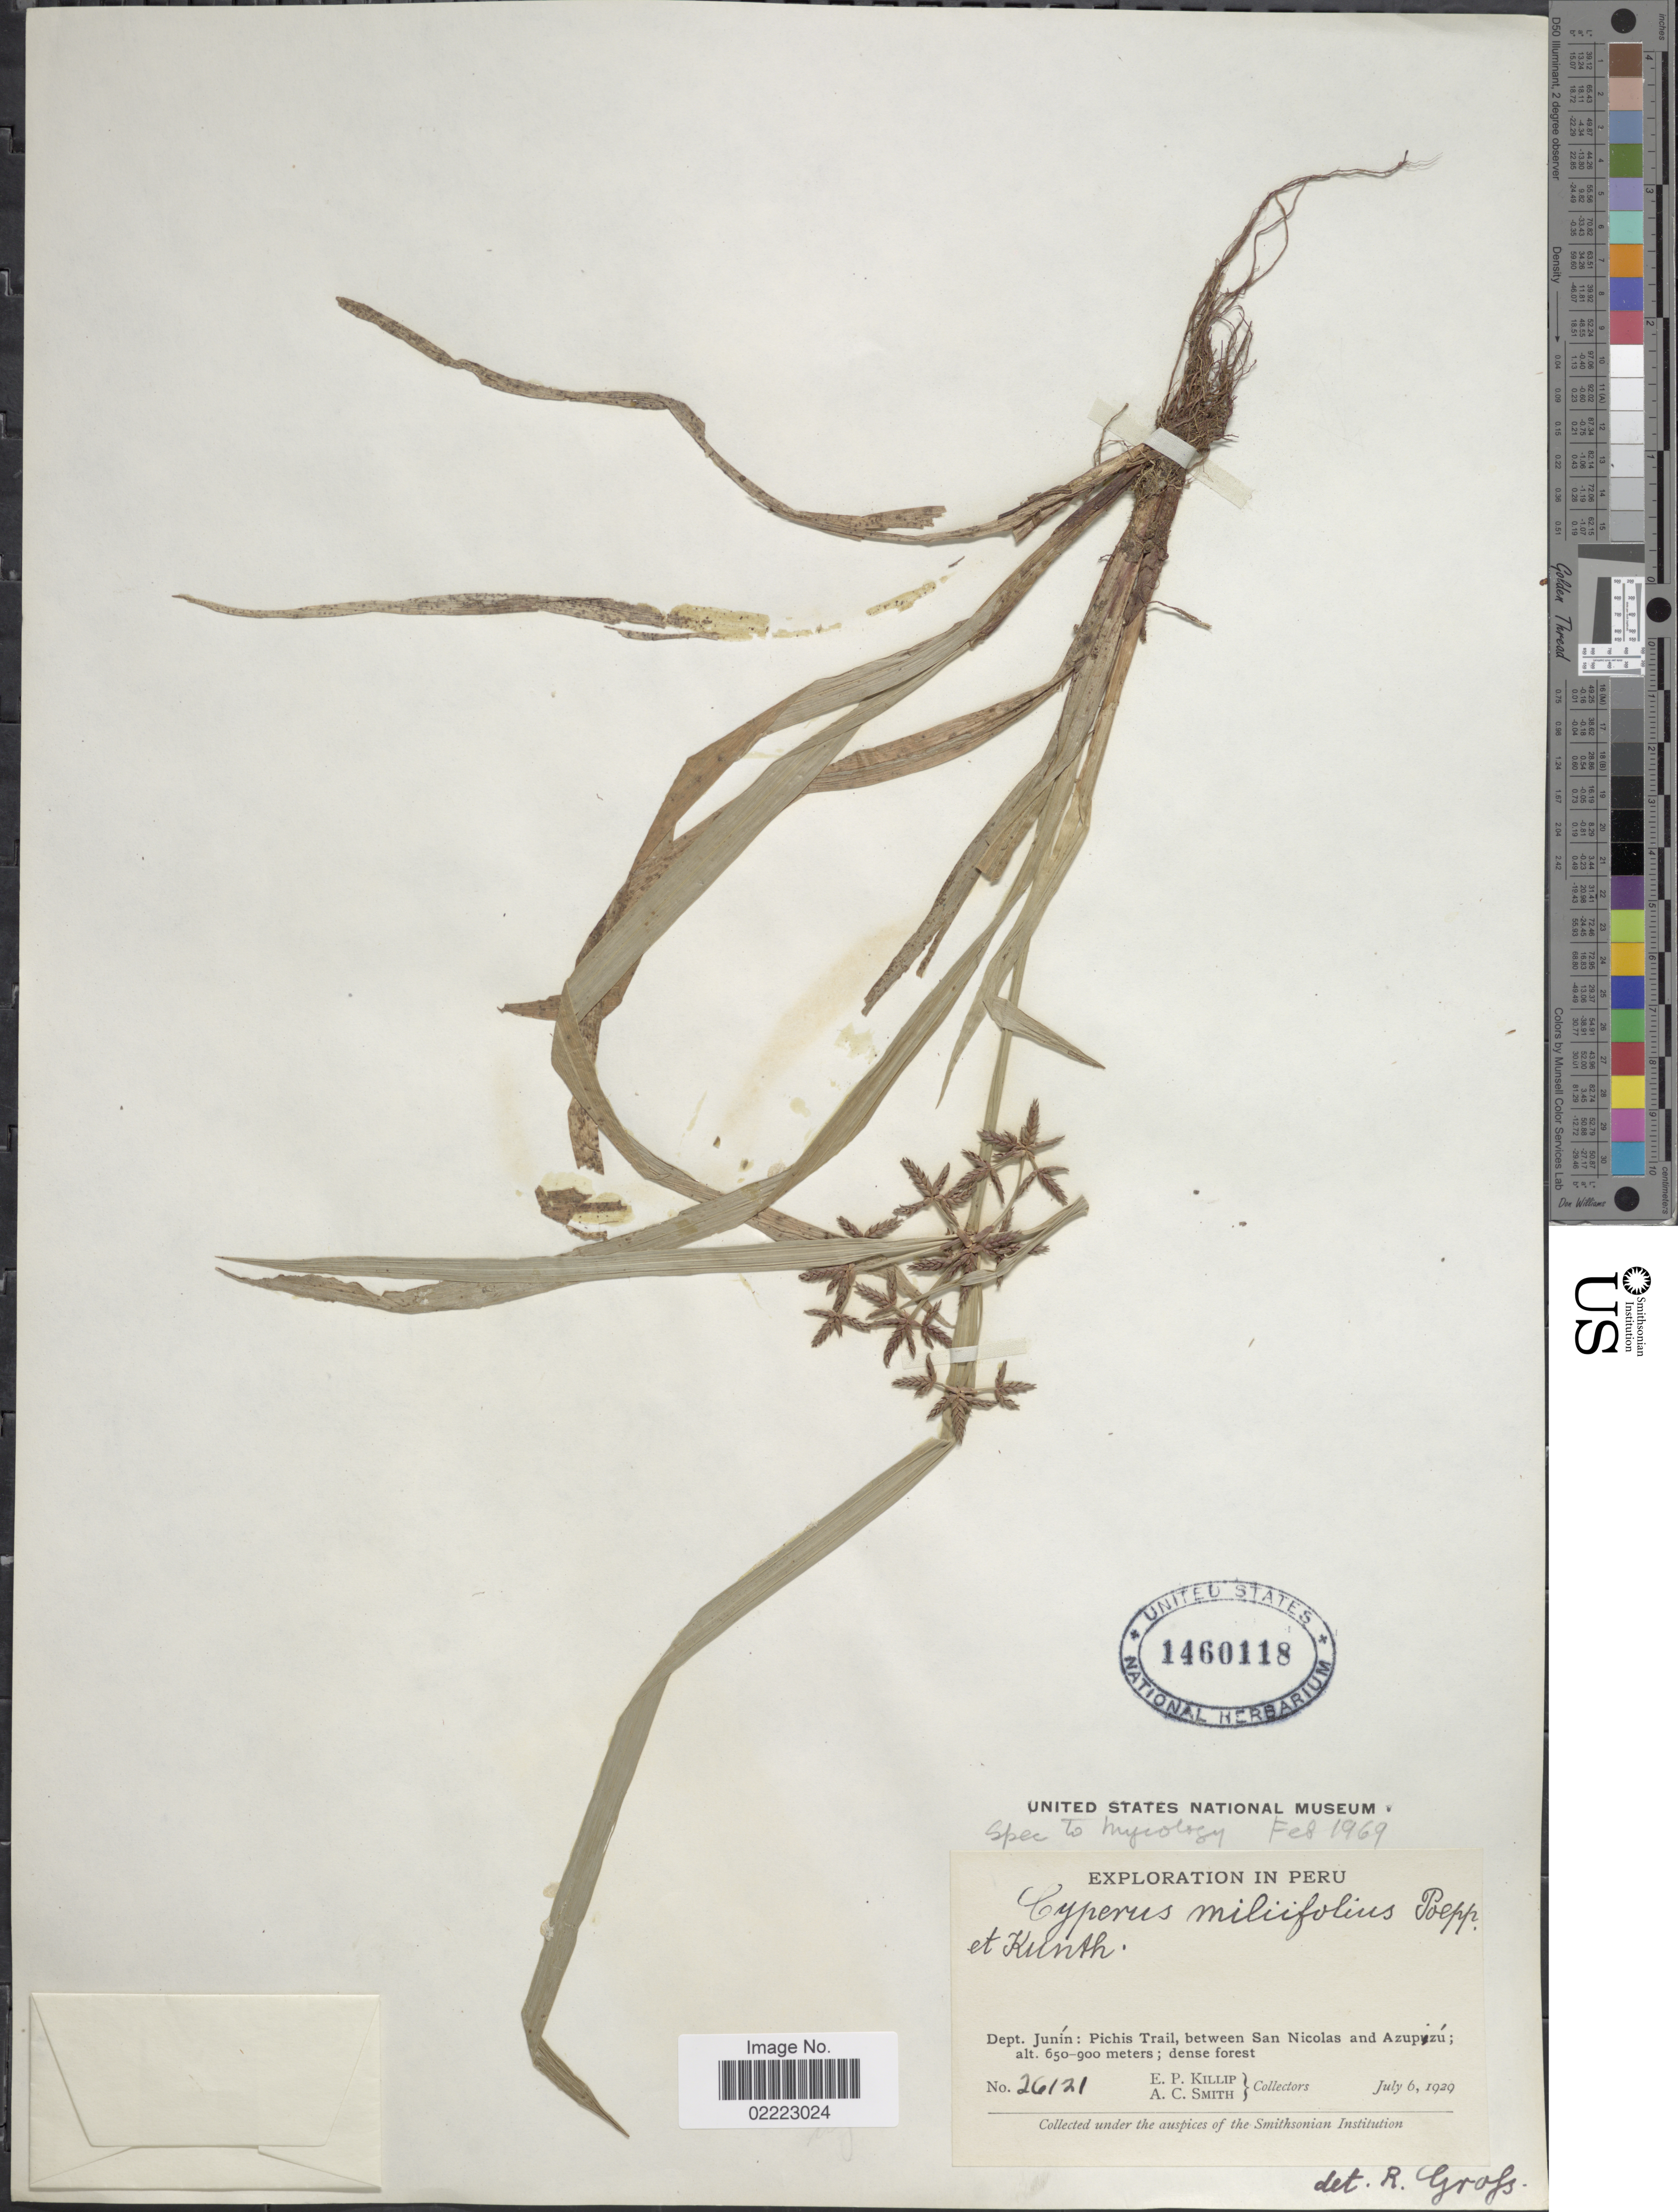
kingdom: Plantae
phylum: Tracheophyta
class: Liliopsida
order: Poales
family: Cyperaceae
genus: Cyperus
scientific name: Cyperus miliifolius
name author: Poepp. & Kunth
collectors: E. P. Killip & A. C. Smith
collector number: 26121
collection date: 1929-07-06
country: Peru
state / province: Junín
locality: Dept. Junin: Pichis Trail, between San Nicolas and Azupizu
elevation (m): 650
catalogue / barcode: US 1460118